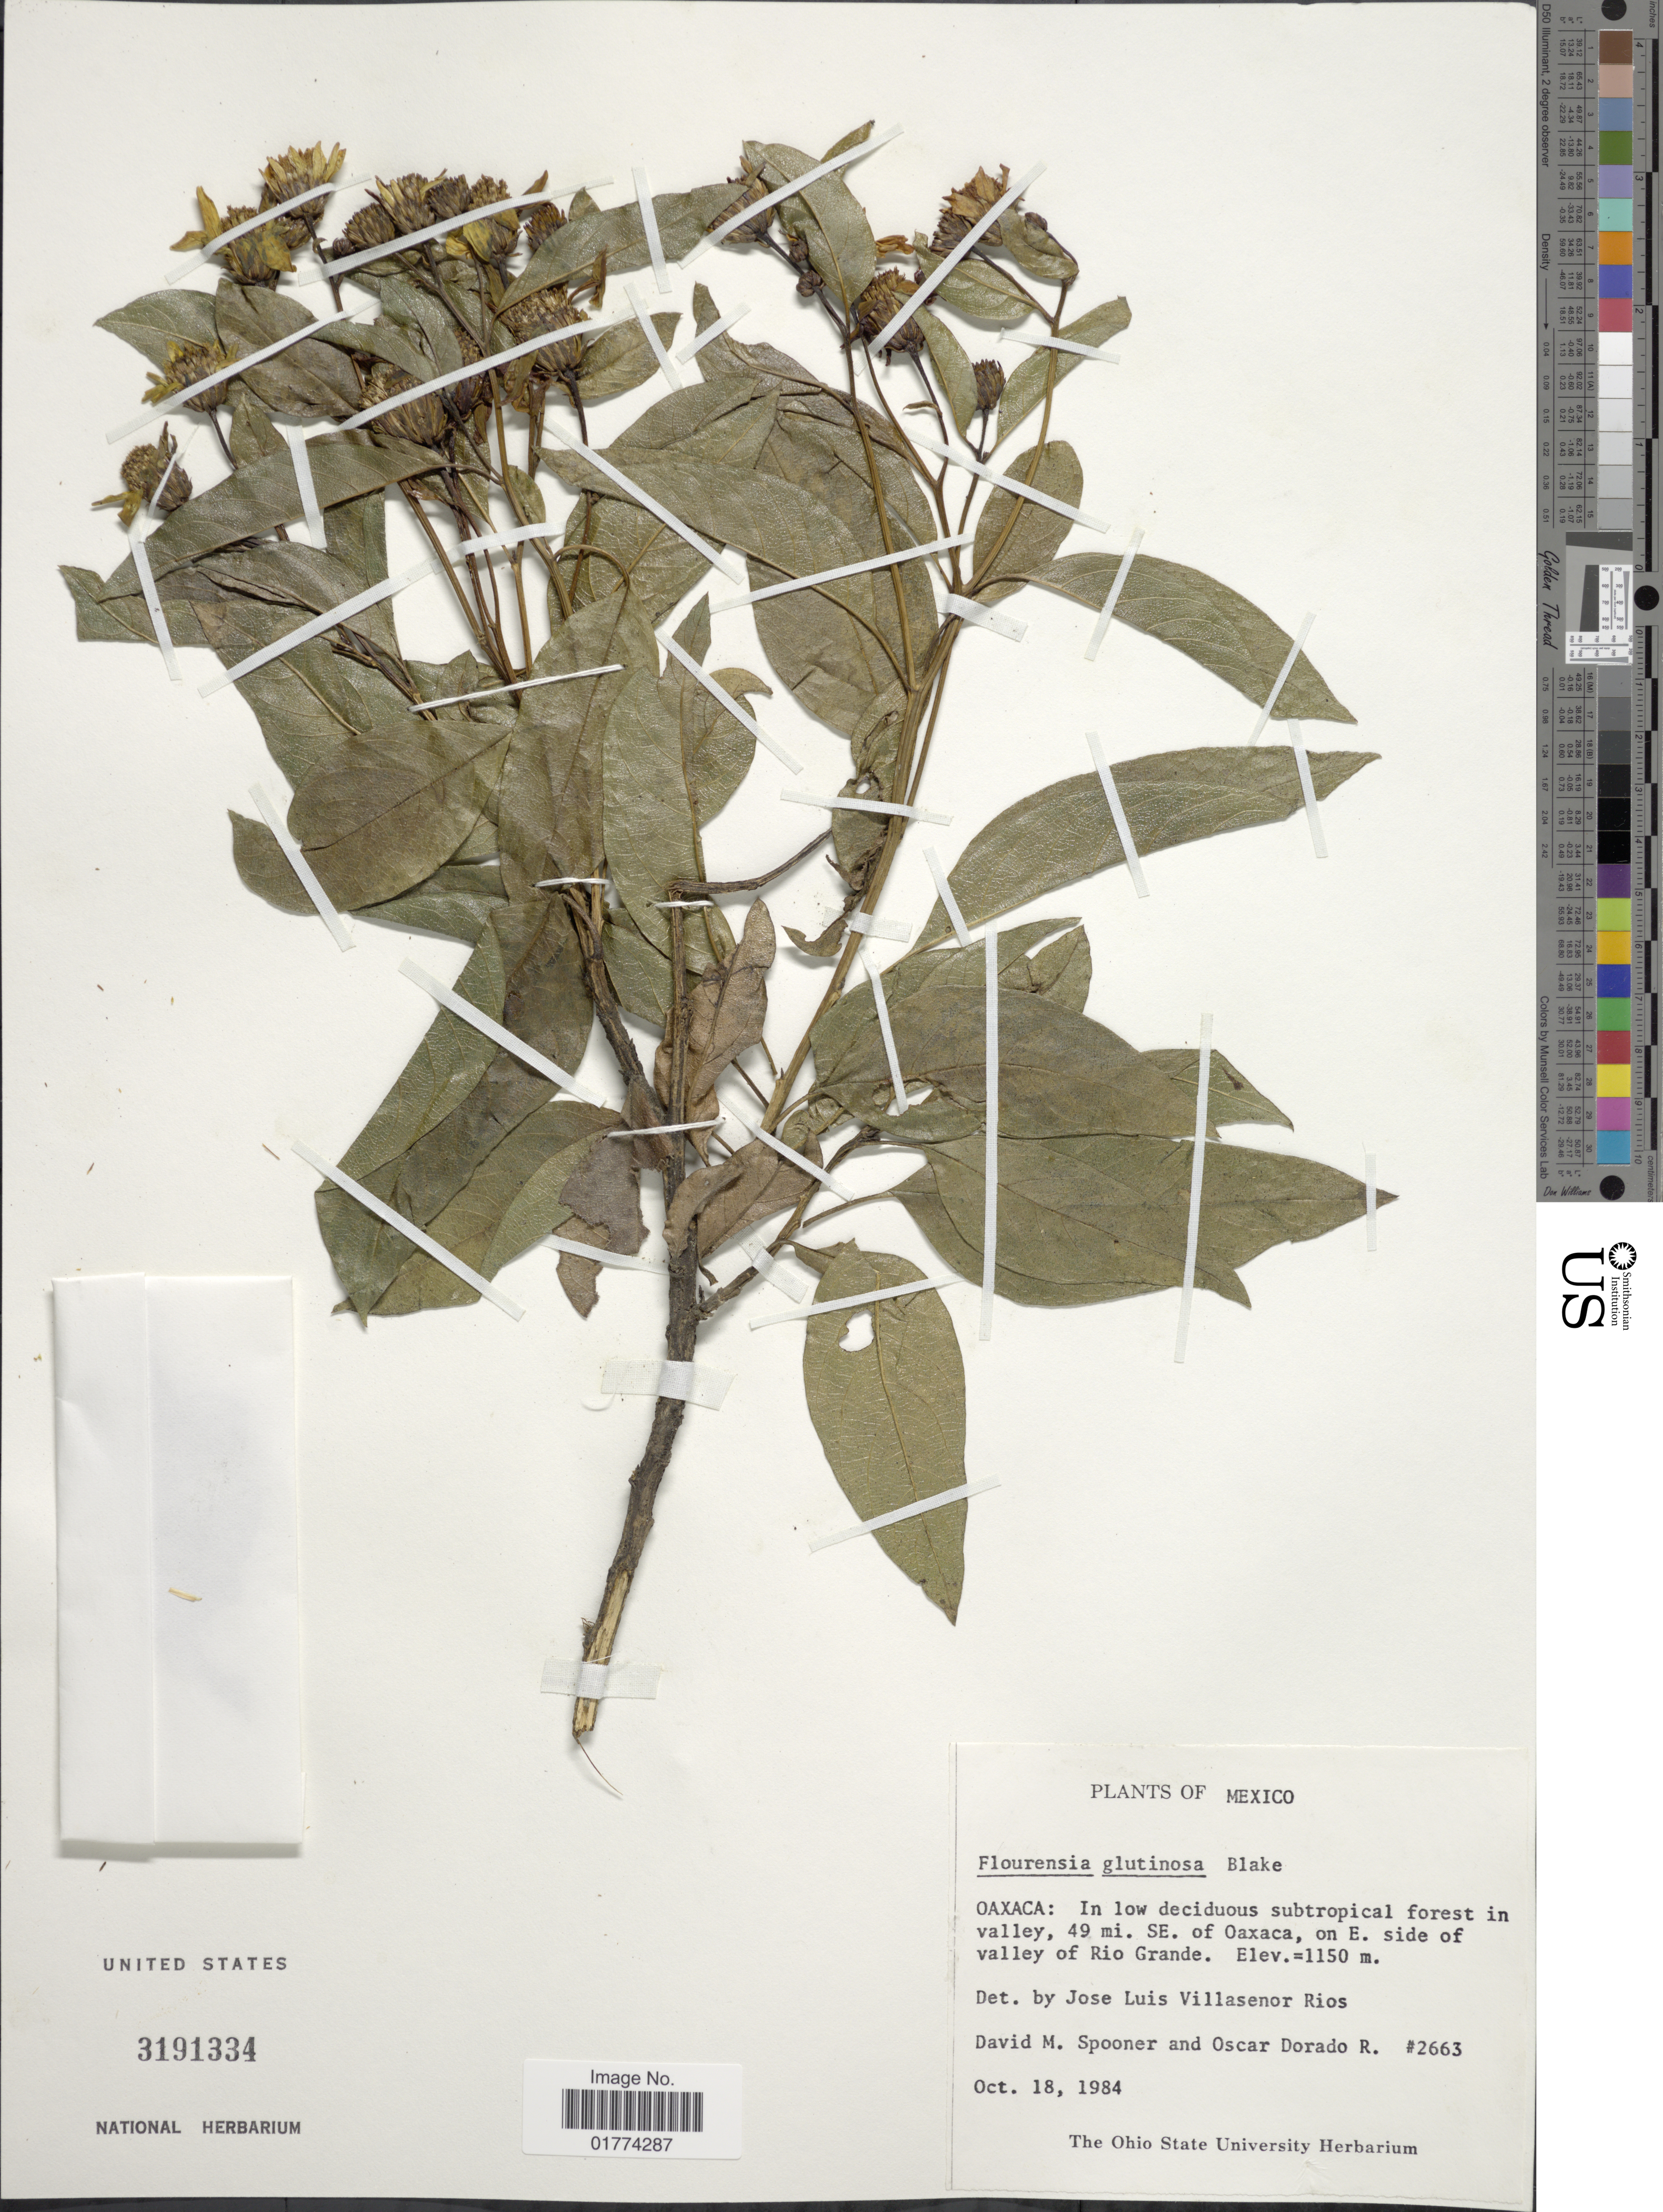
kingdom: Plantae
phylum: Tracheophyta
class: Magnoliopsida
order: Asterales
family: Asteraceae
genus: Flourensia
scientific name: Flourensia glutinosa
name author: (B.L. Rob. & Greenm.) S.F. Blake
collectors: D. Spooner & O. R. Dorado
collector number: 2663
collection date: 1984-10-18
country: Mexico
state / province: Oaxaca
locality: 49 mi. SE of Oaxaca, on E side of valley of Rio Grande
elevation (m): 1150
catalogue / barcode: US 3191334